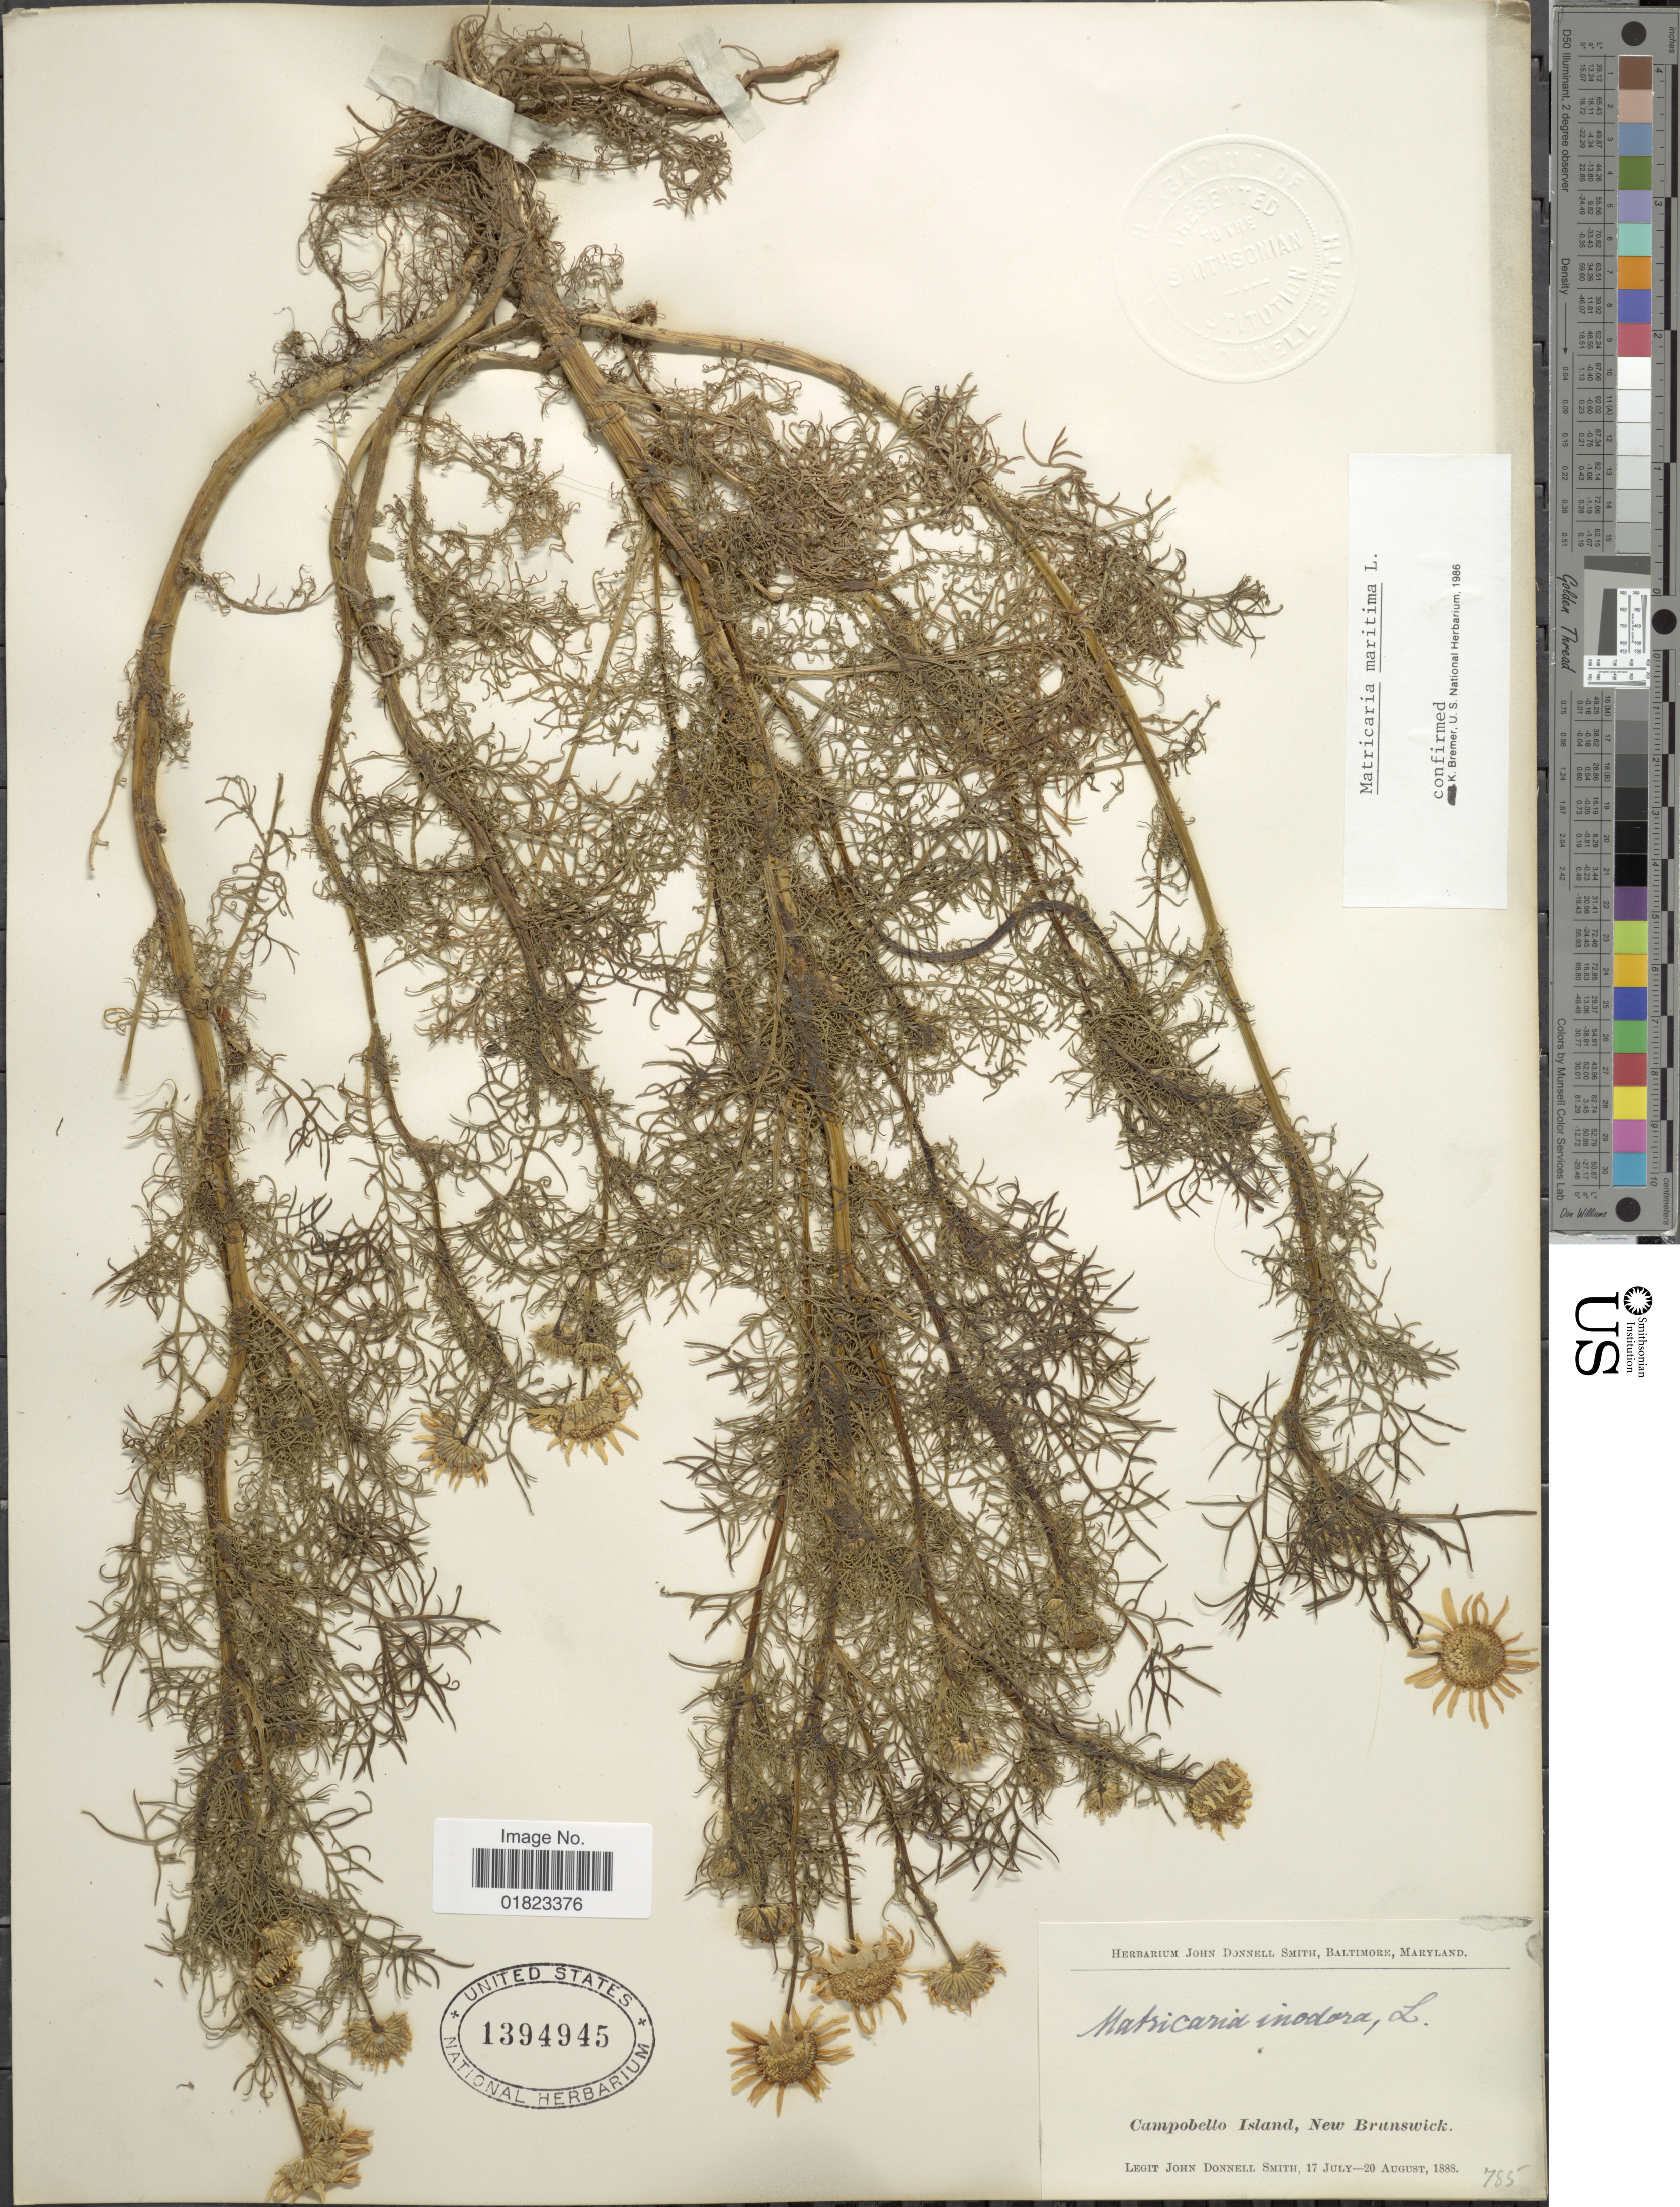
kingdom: Plantae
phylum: Tracheophyta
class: Magnoliopsida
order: Asterales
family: Asteraceae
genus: Tripleurospermum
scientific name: Tripleurospermum maritimum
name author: (L.) W.D.J. Koch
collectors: J. Donnell Smith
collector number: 785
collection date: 1888-07-17/1888-08-20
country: Canada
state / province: New Brunswick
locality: Campobello Island, New Brunswick.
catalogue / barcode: US 1394945